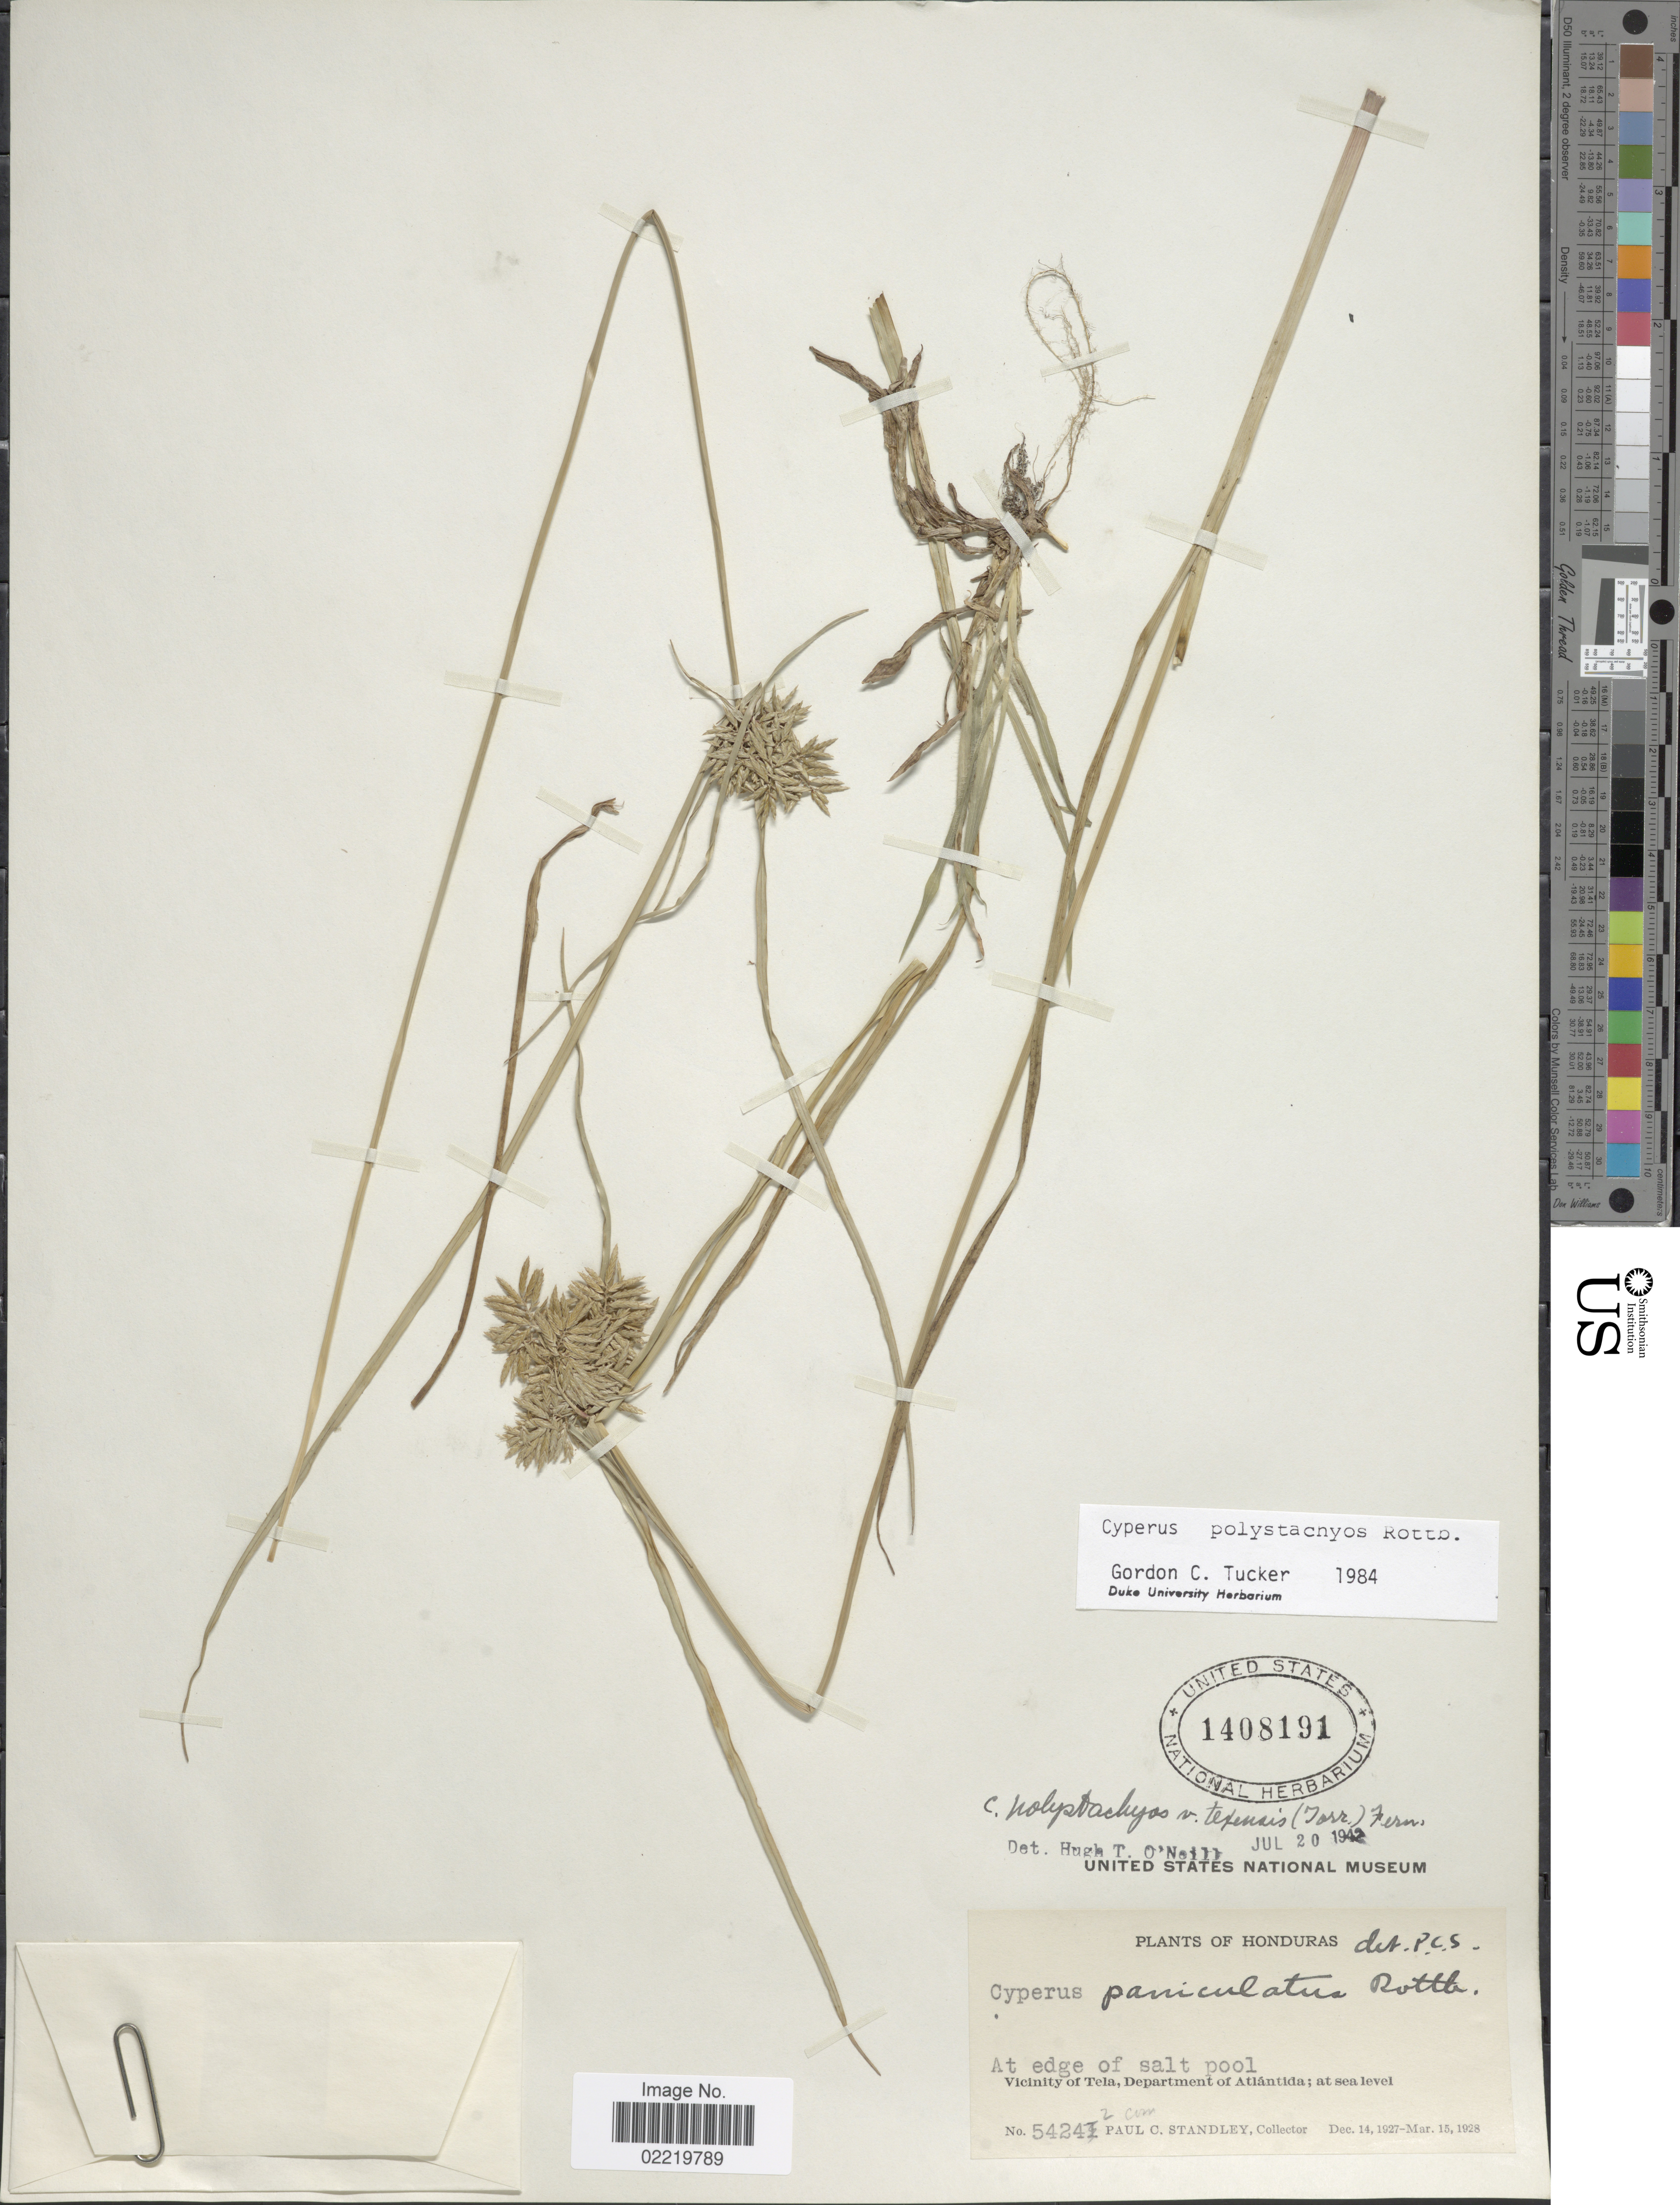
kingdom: Plantae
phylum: Tracheophyta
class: Liliopsida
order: Poales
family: Cyperaceae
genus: Cyperus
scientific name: Cyperus polystachyos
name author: Rottb.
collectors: P. C. Standley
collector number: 54242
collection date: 1927-12-14/1928-03-15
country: Honduras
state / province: Atlántida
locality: At edge of salt pool, Vicinity of Tela, Department of Atlántida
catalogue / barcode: US 1408191